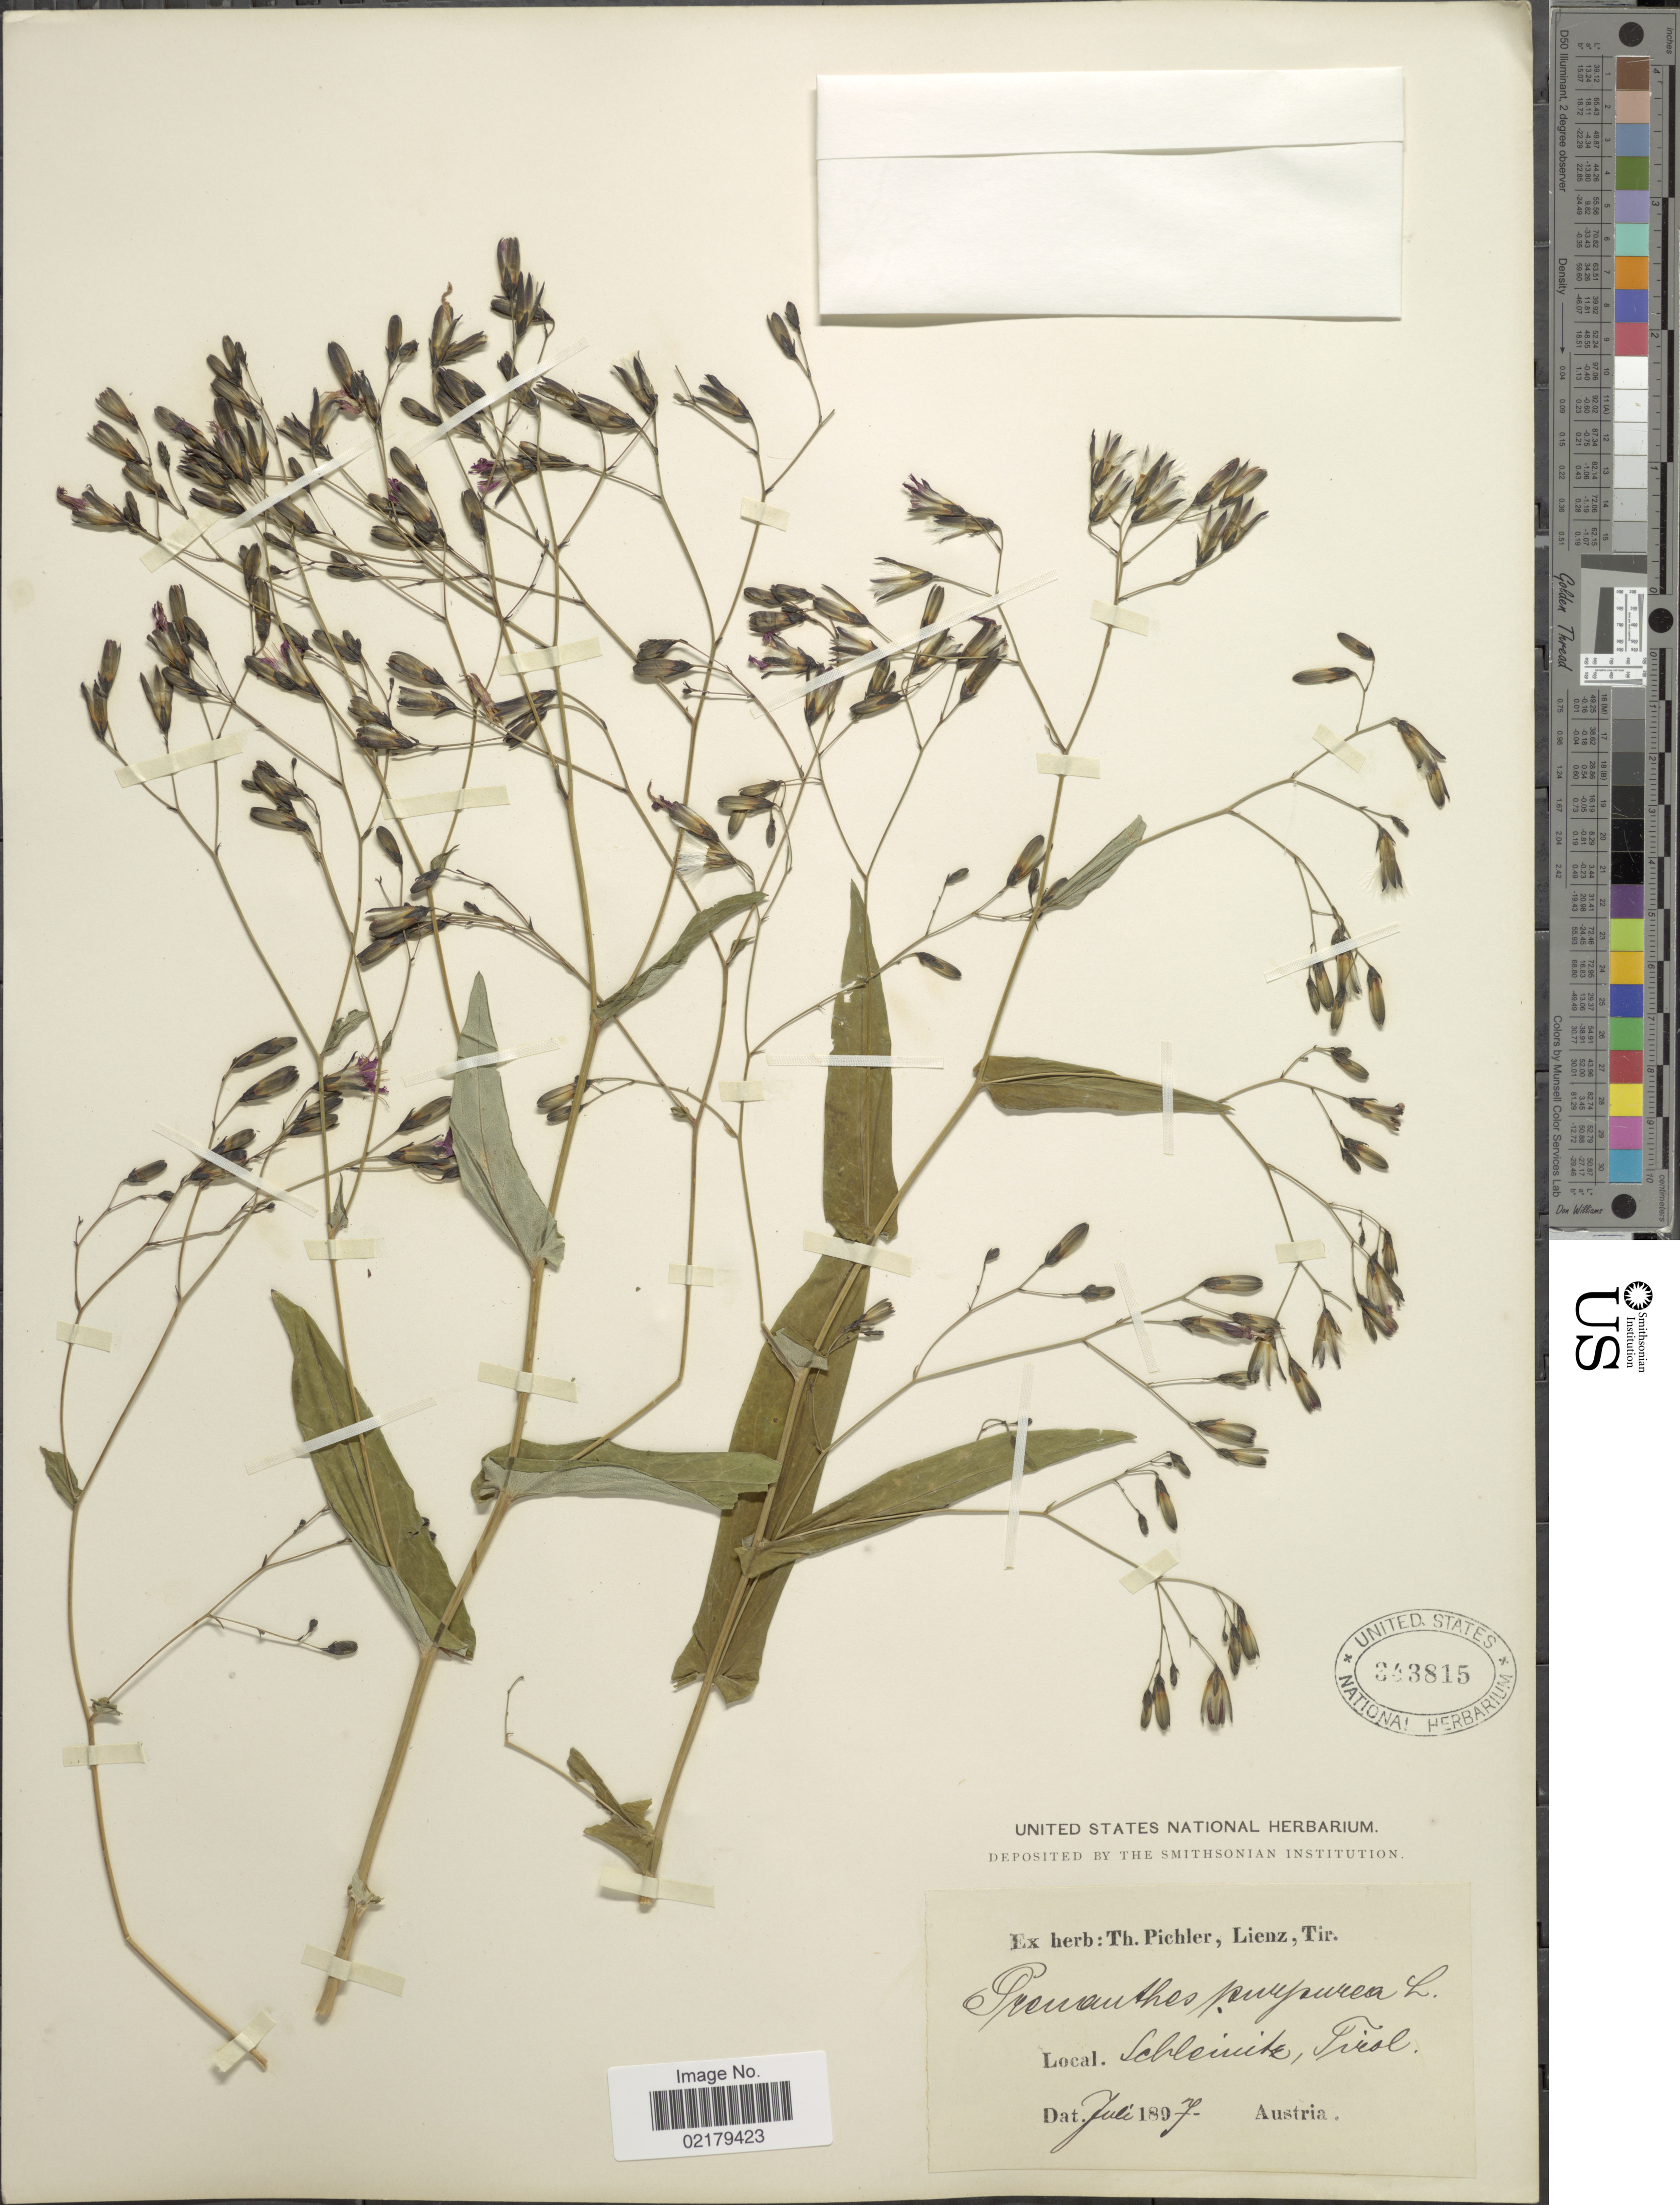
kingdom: Plantae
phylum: Tracheophyta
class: Magnoliopsida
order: Asterales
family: Asteraceae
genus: Prenanthes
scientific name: Prenanthes purpurea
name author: L.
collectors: T. Pichler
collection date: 1897-07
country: Austria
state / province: Tirol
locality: Schleinik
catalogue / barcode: US 343815